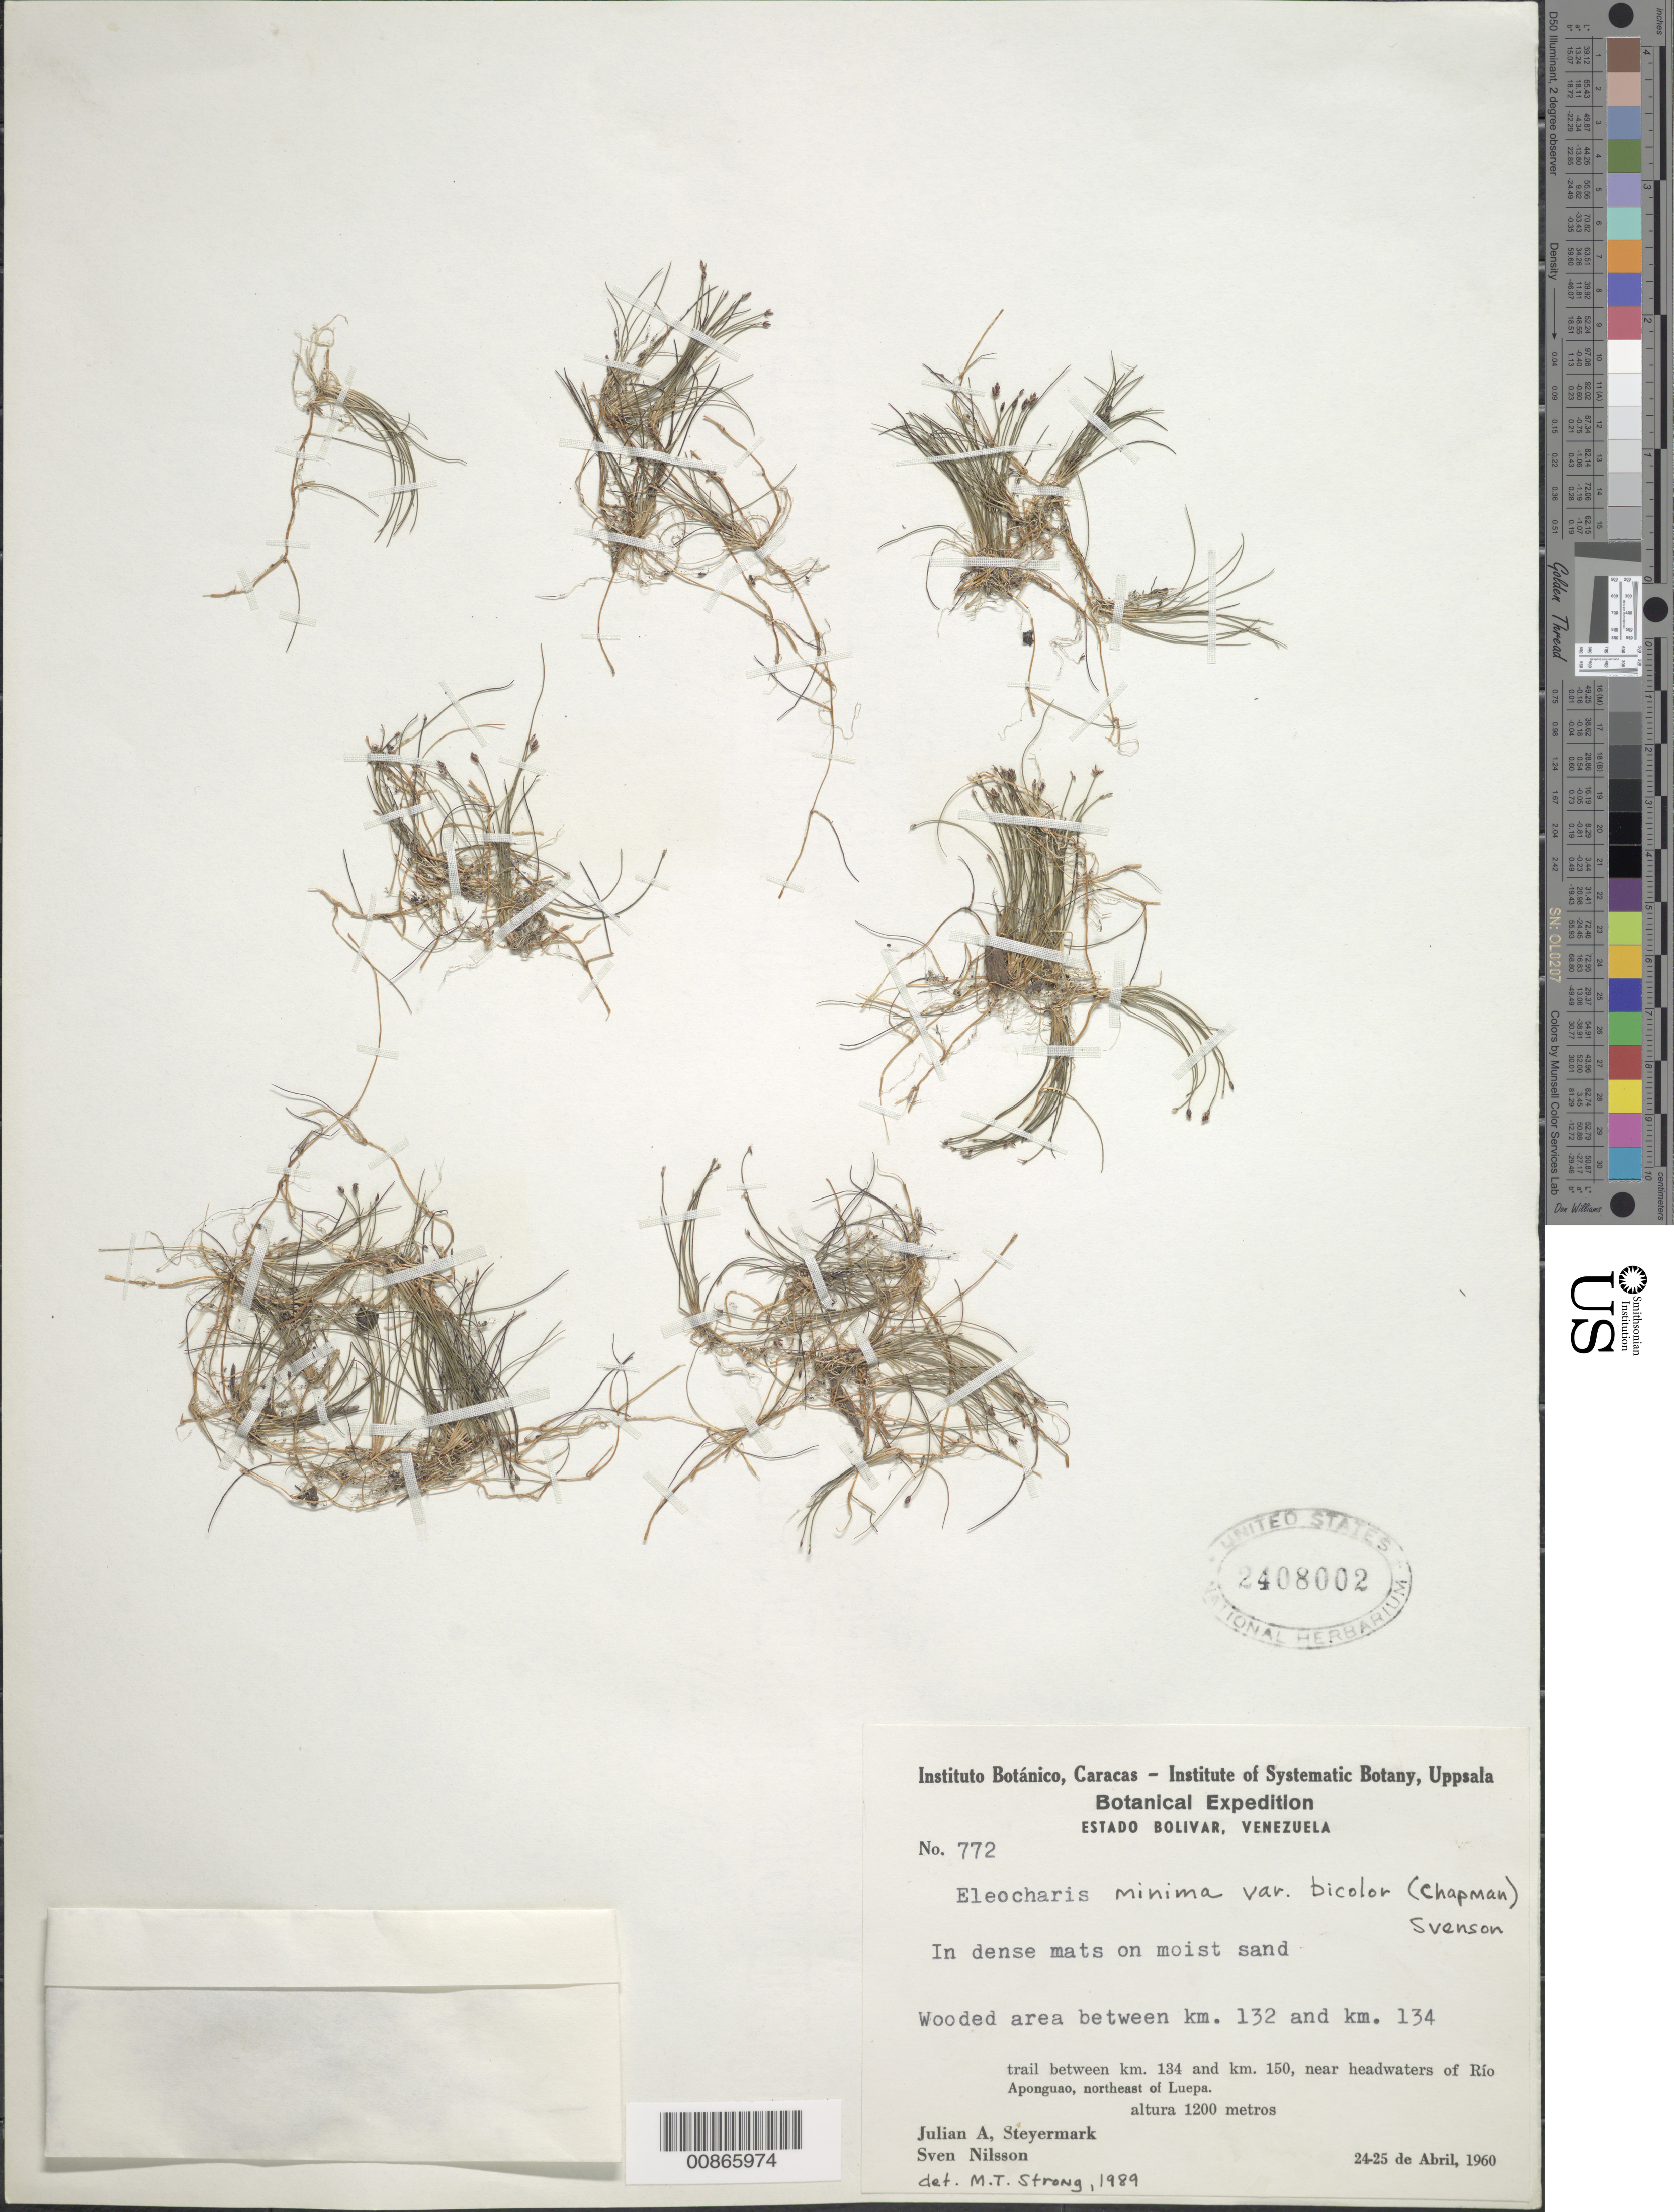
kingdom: Plantae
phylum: Tracheophyta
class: Liliopsida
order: Poales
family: Cyperaceae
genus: Eleocharis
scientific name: Eleocharis minima var. bicolor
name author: (Chapm.) Svenson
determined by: Strong, M. T., (US), Smithsonian Institution - National Museum of Natural History (UNITED STATES)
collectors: J. Steyermark & S. Nilsson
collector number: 60 772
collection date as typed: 24-Apr-60 to 25-Apr-60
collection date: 1960-04-24/1960-04-25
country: Venezuela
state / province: Bolívar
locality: Luepa, NE of, near headwaters of Río Aponguao, between km 132 and km 134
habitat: Wooded area, on moist sand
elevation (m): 1200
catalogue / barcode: US 2408002